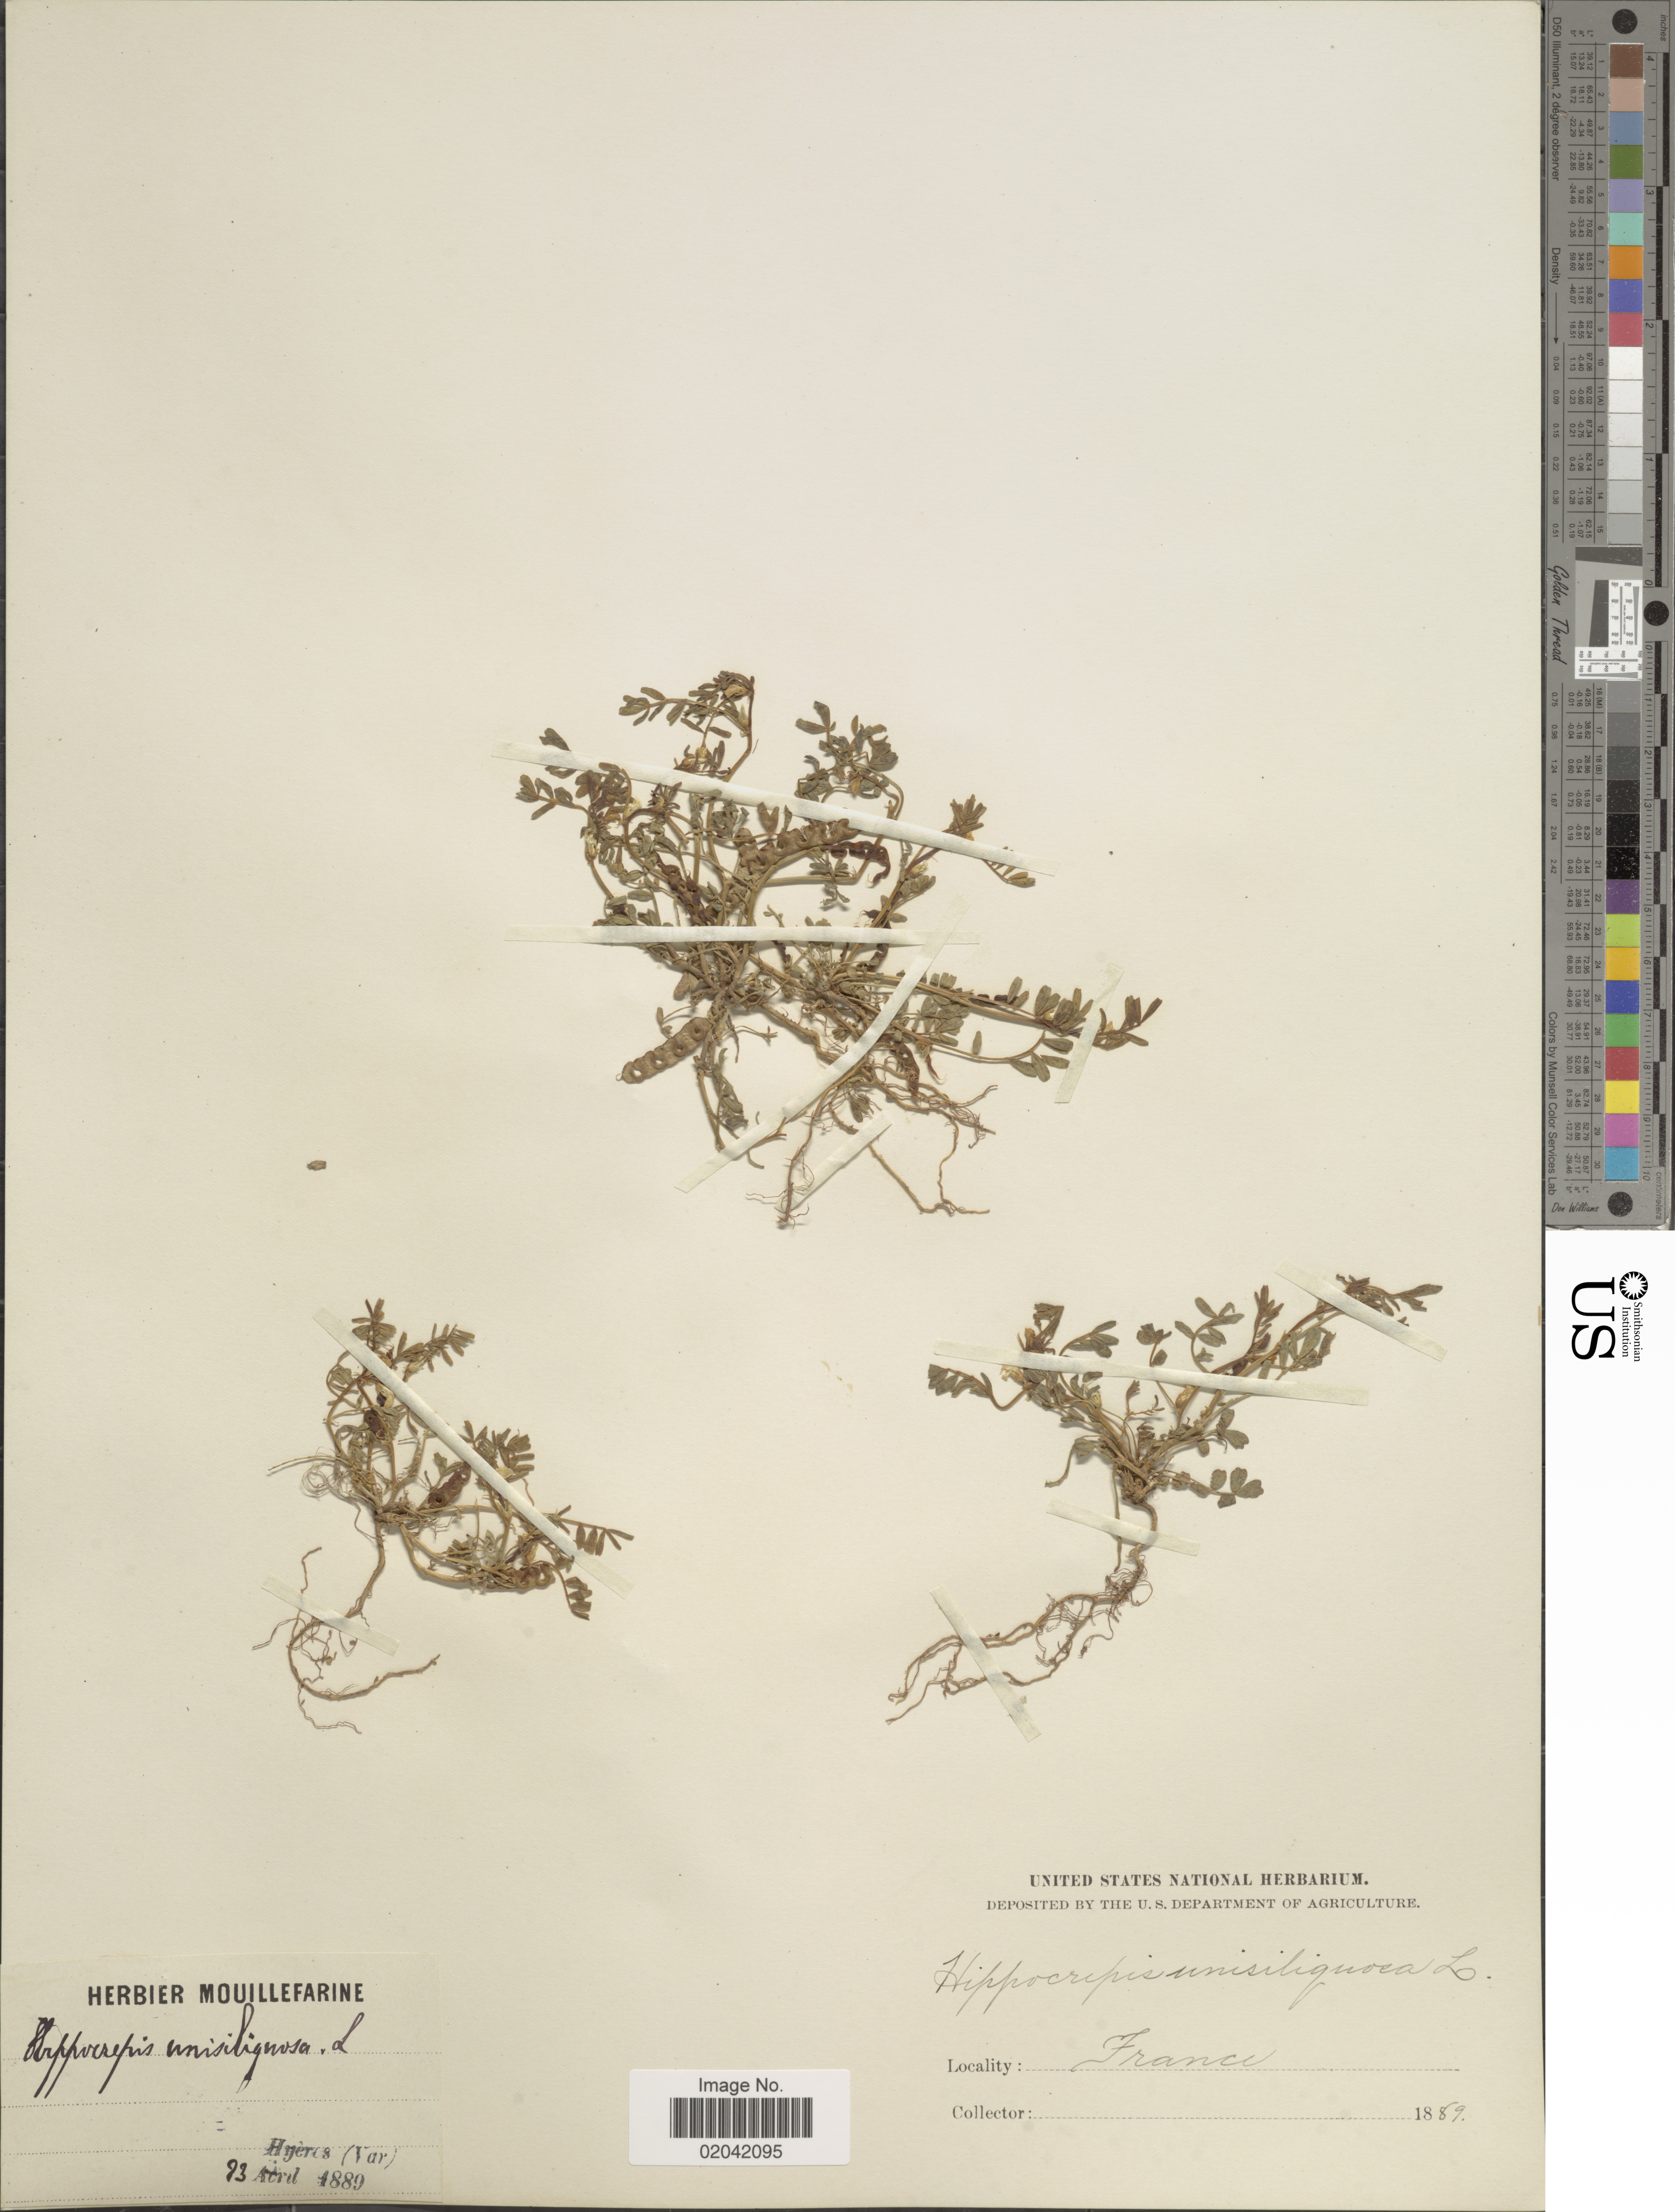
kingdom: Plantae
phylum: Tracheophyta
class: Magnoliopsida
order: Fabales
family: Fabaceae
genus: Hippocrepis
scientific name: Hippocrepis unisiliquosa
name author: L.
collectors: ex herb. Mouillefarine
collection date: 1889-04-23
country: France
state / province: Provence-Alpes-Côte d'Azur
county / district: Var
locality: Hyers (Var)